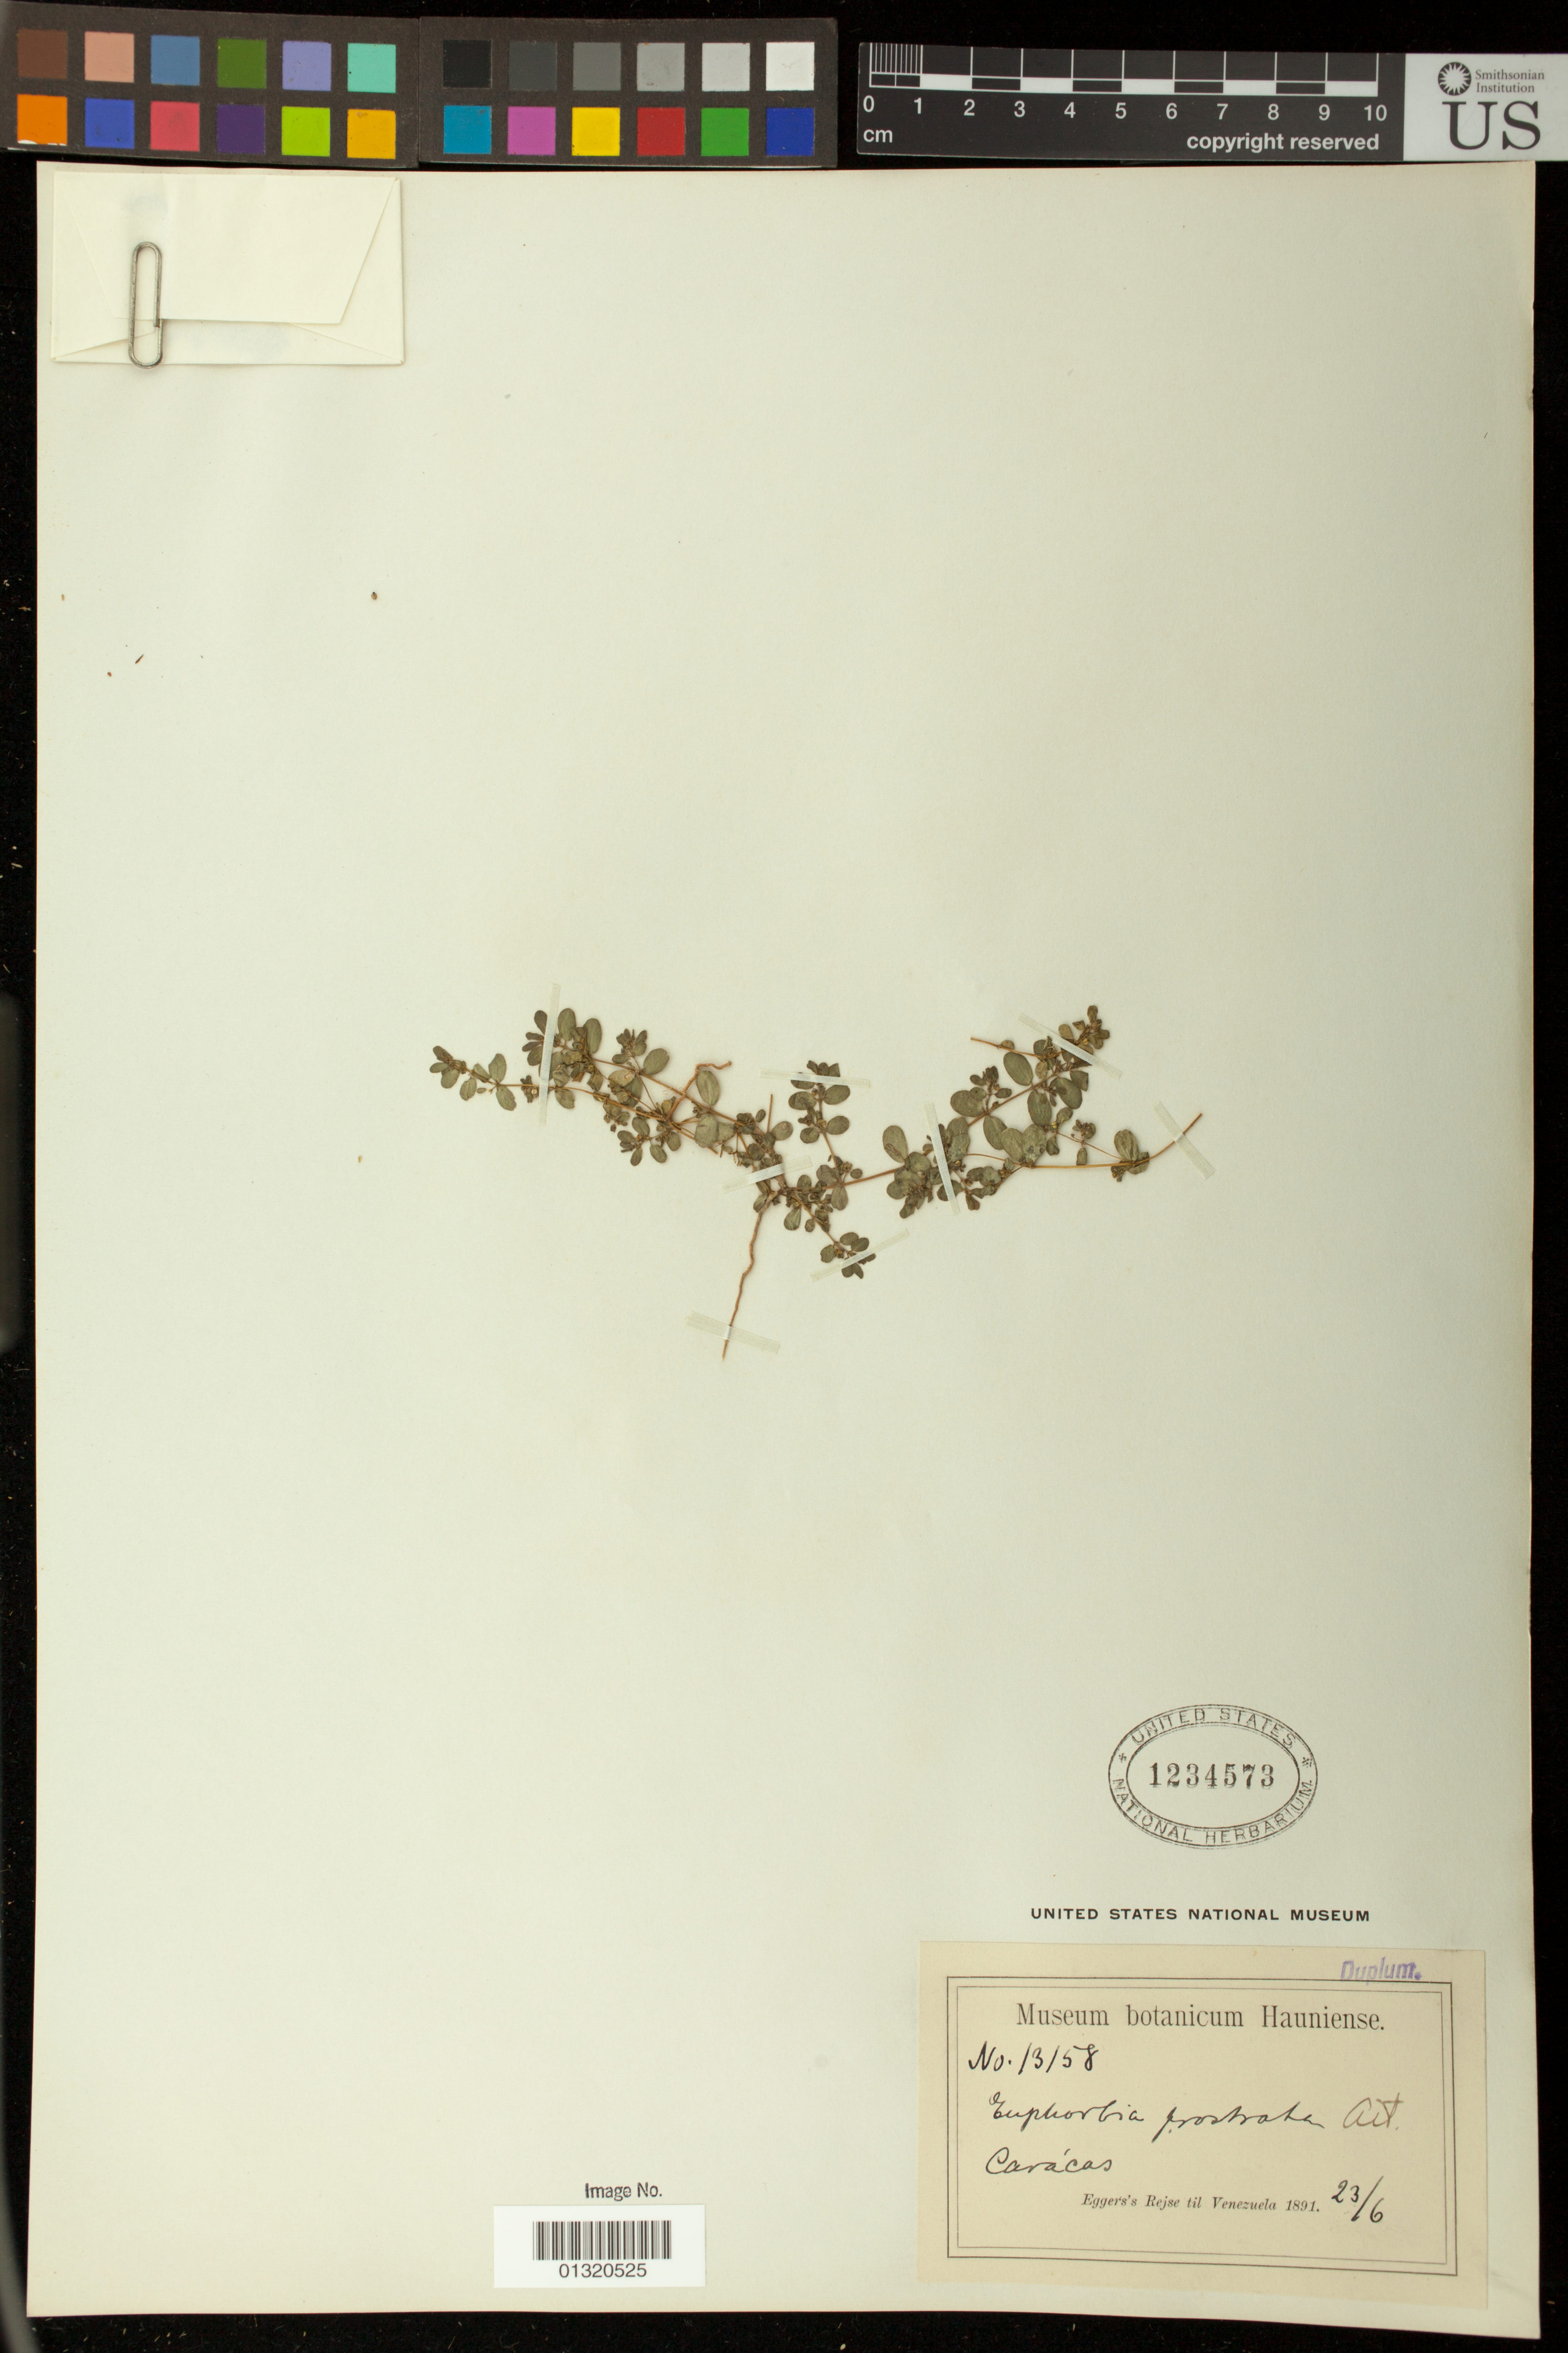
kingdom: Plantae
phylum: Tracheophyta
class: Magnoliopsida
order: Malpighiales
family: Euphorbiaceae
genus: Euphorbia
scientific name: Euphorbia prostrata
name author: Aiton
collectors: H. F. A. von Eggers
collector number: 13158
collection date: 1891-06-23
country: Venezuela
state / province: Distrito Federal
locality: Caracas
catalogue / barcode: US 1234573